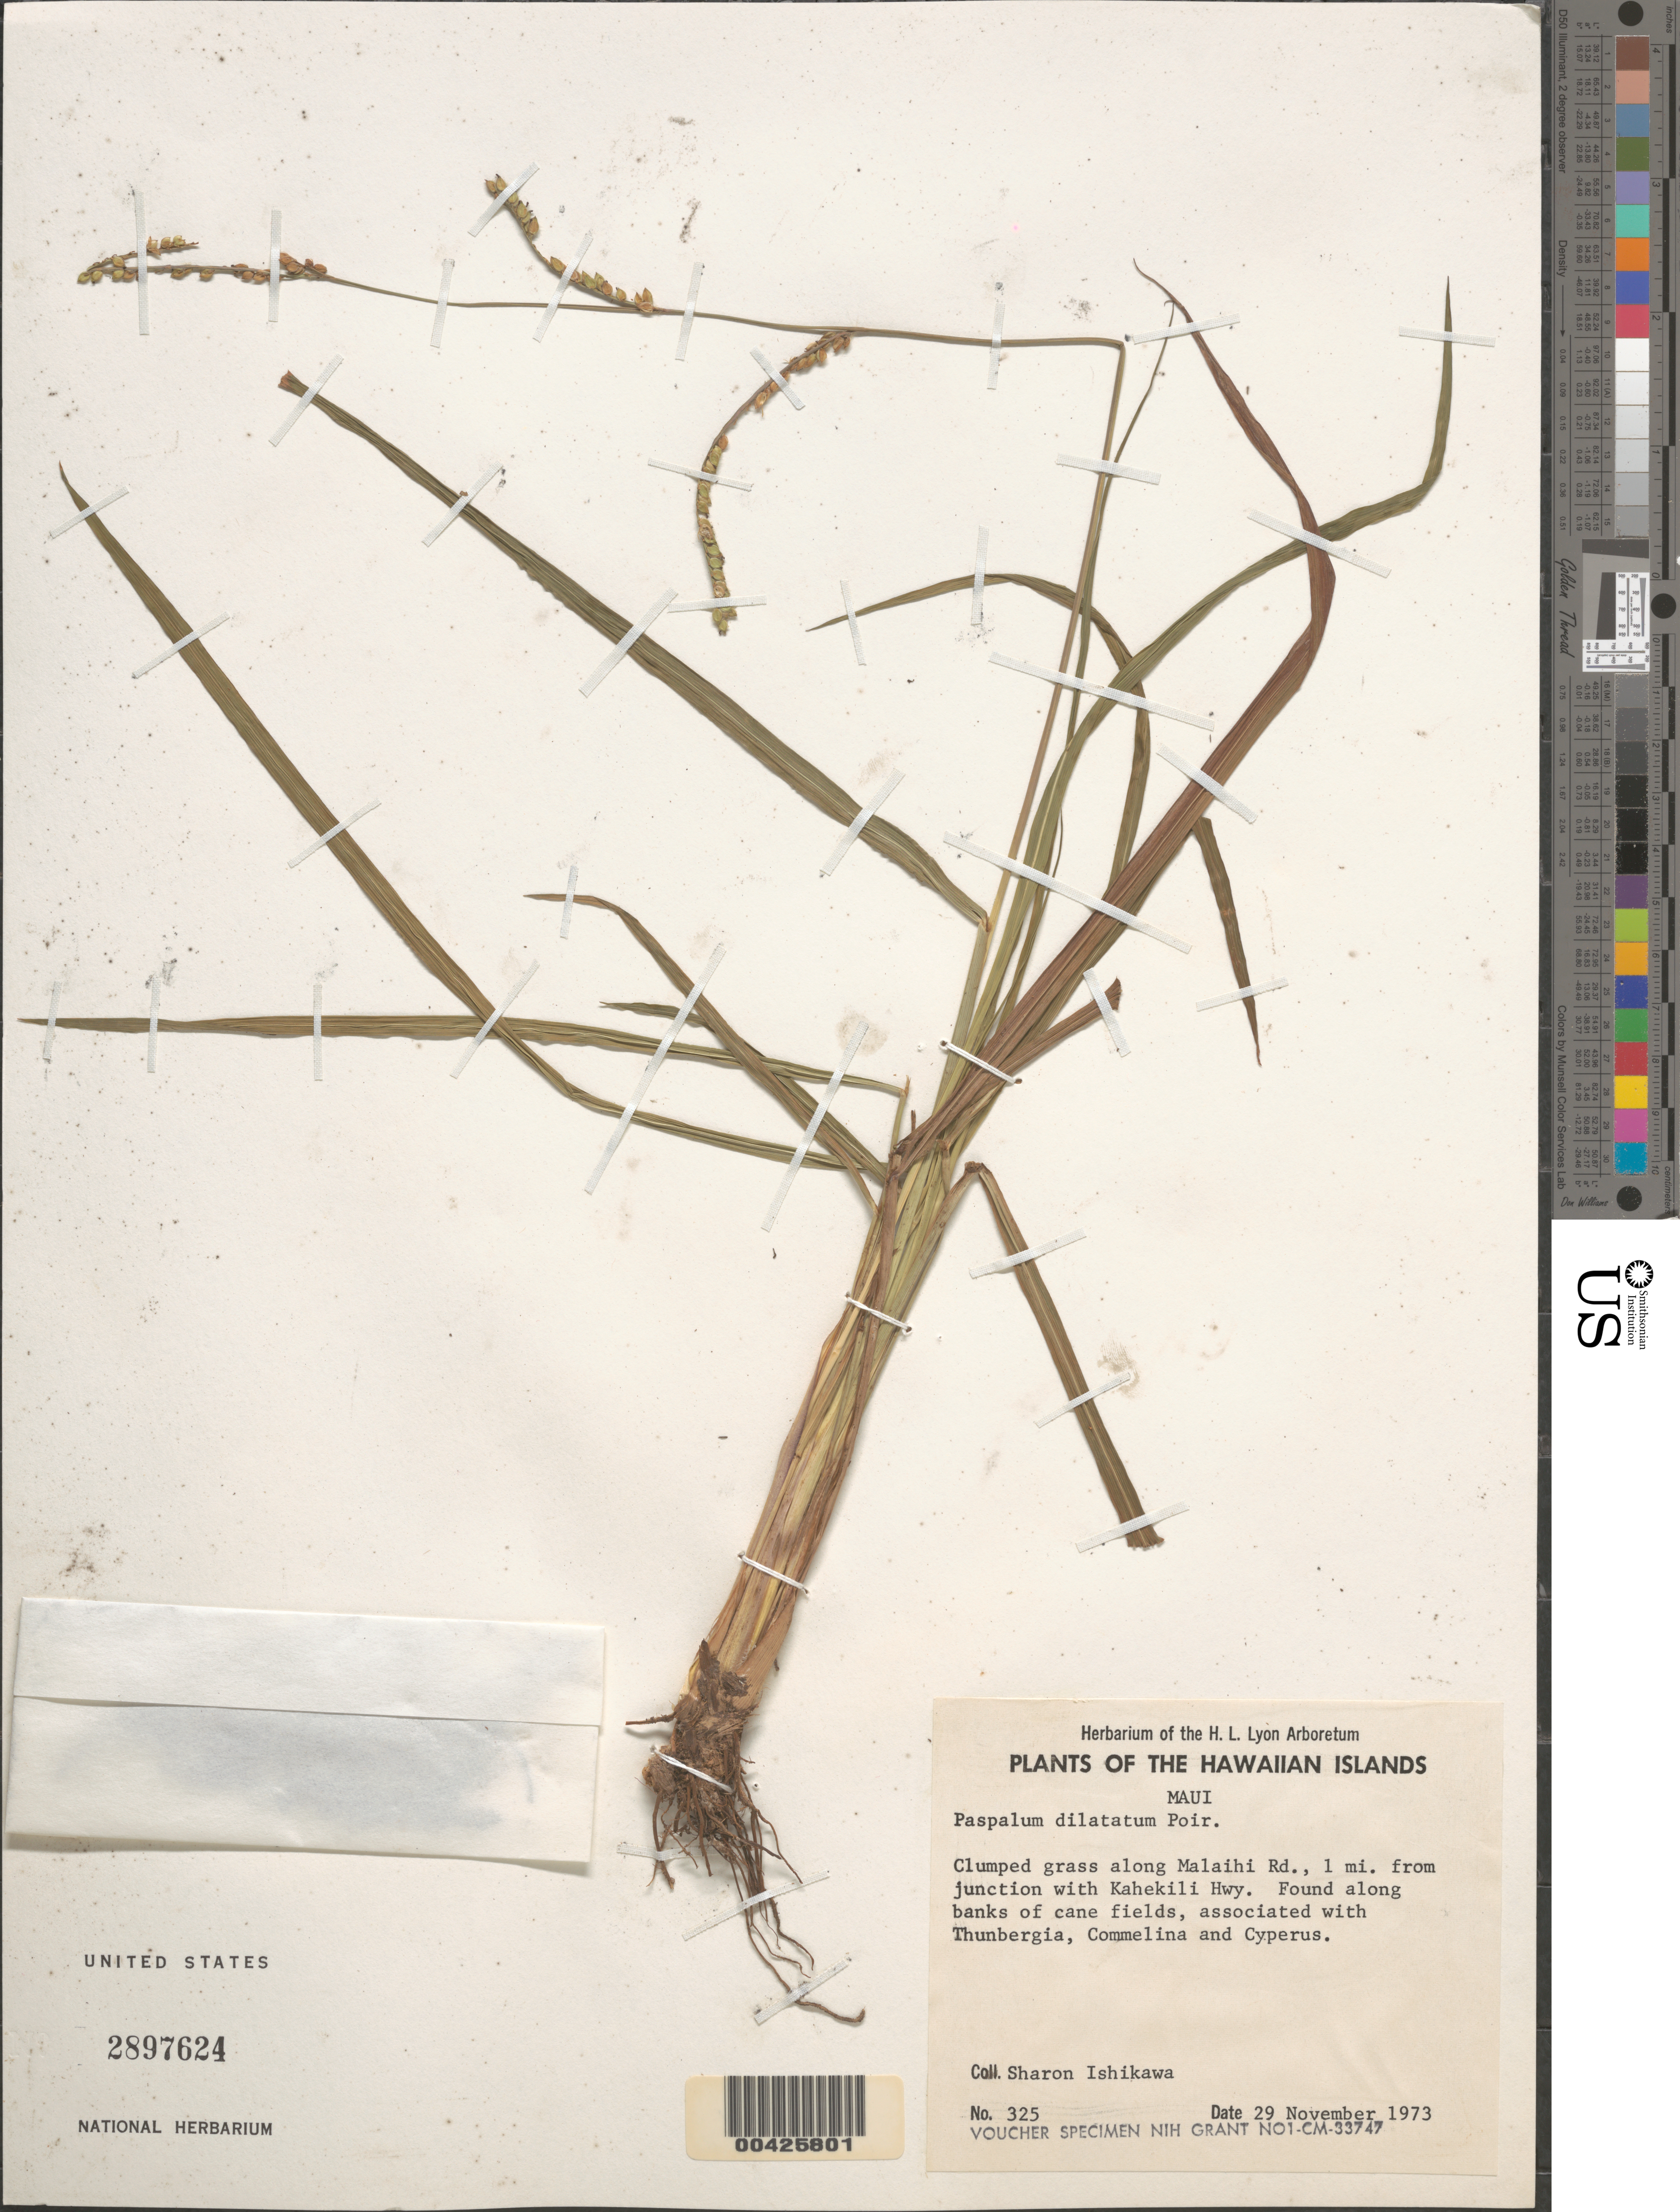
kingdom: Plantae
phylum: Tracheophyta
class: Liliopsida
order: Poales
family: Poaceae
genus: Paspalum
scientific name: Paspalum dilatatum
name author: Poir. in Lam.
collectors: S. S. Ishikawa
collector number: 325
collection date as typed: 29 Nov 1973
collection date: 1973-11-29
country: United States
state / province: Hawaii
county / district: Maui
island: Maui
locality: Along Malaihi Rd., 1 mi from junction with Kahekili Hwy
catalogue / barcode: US 2897624